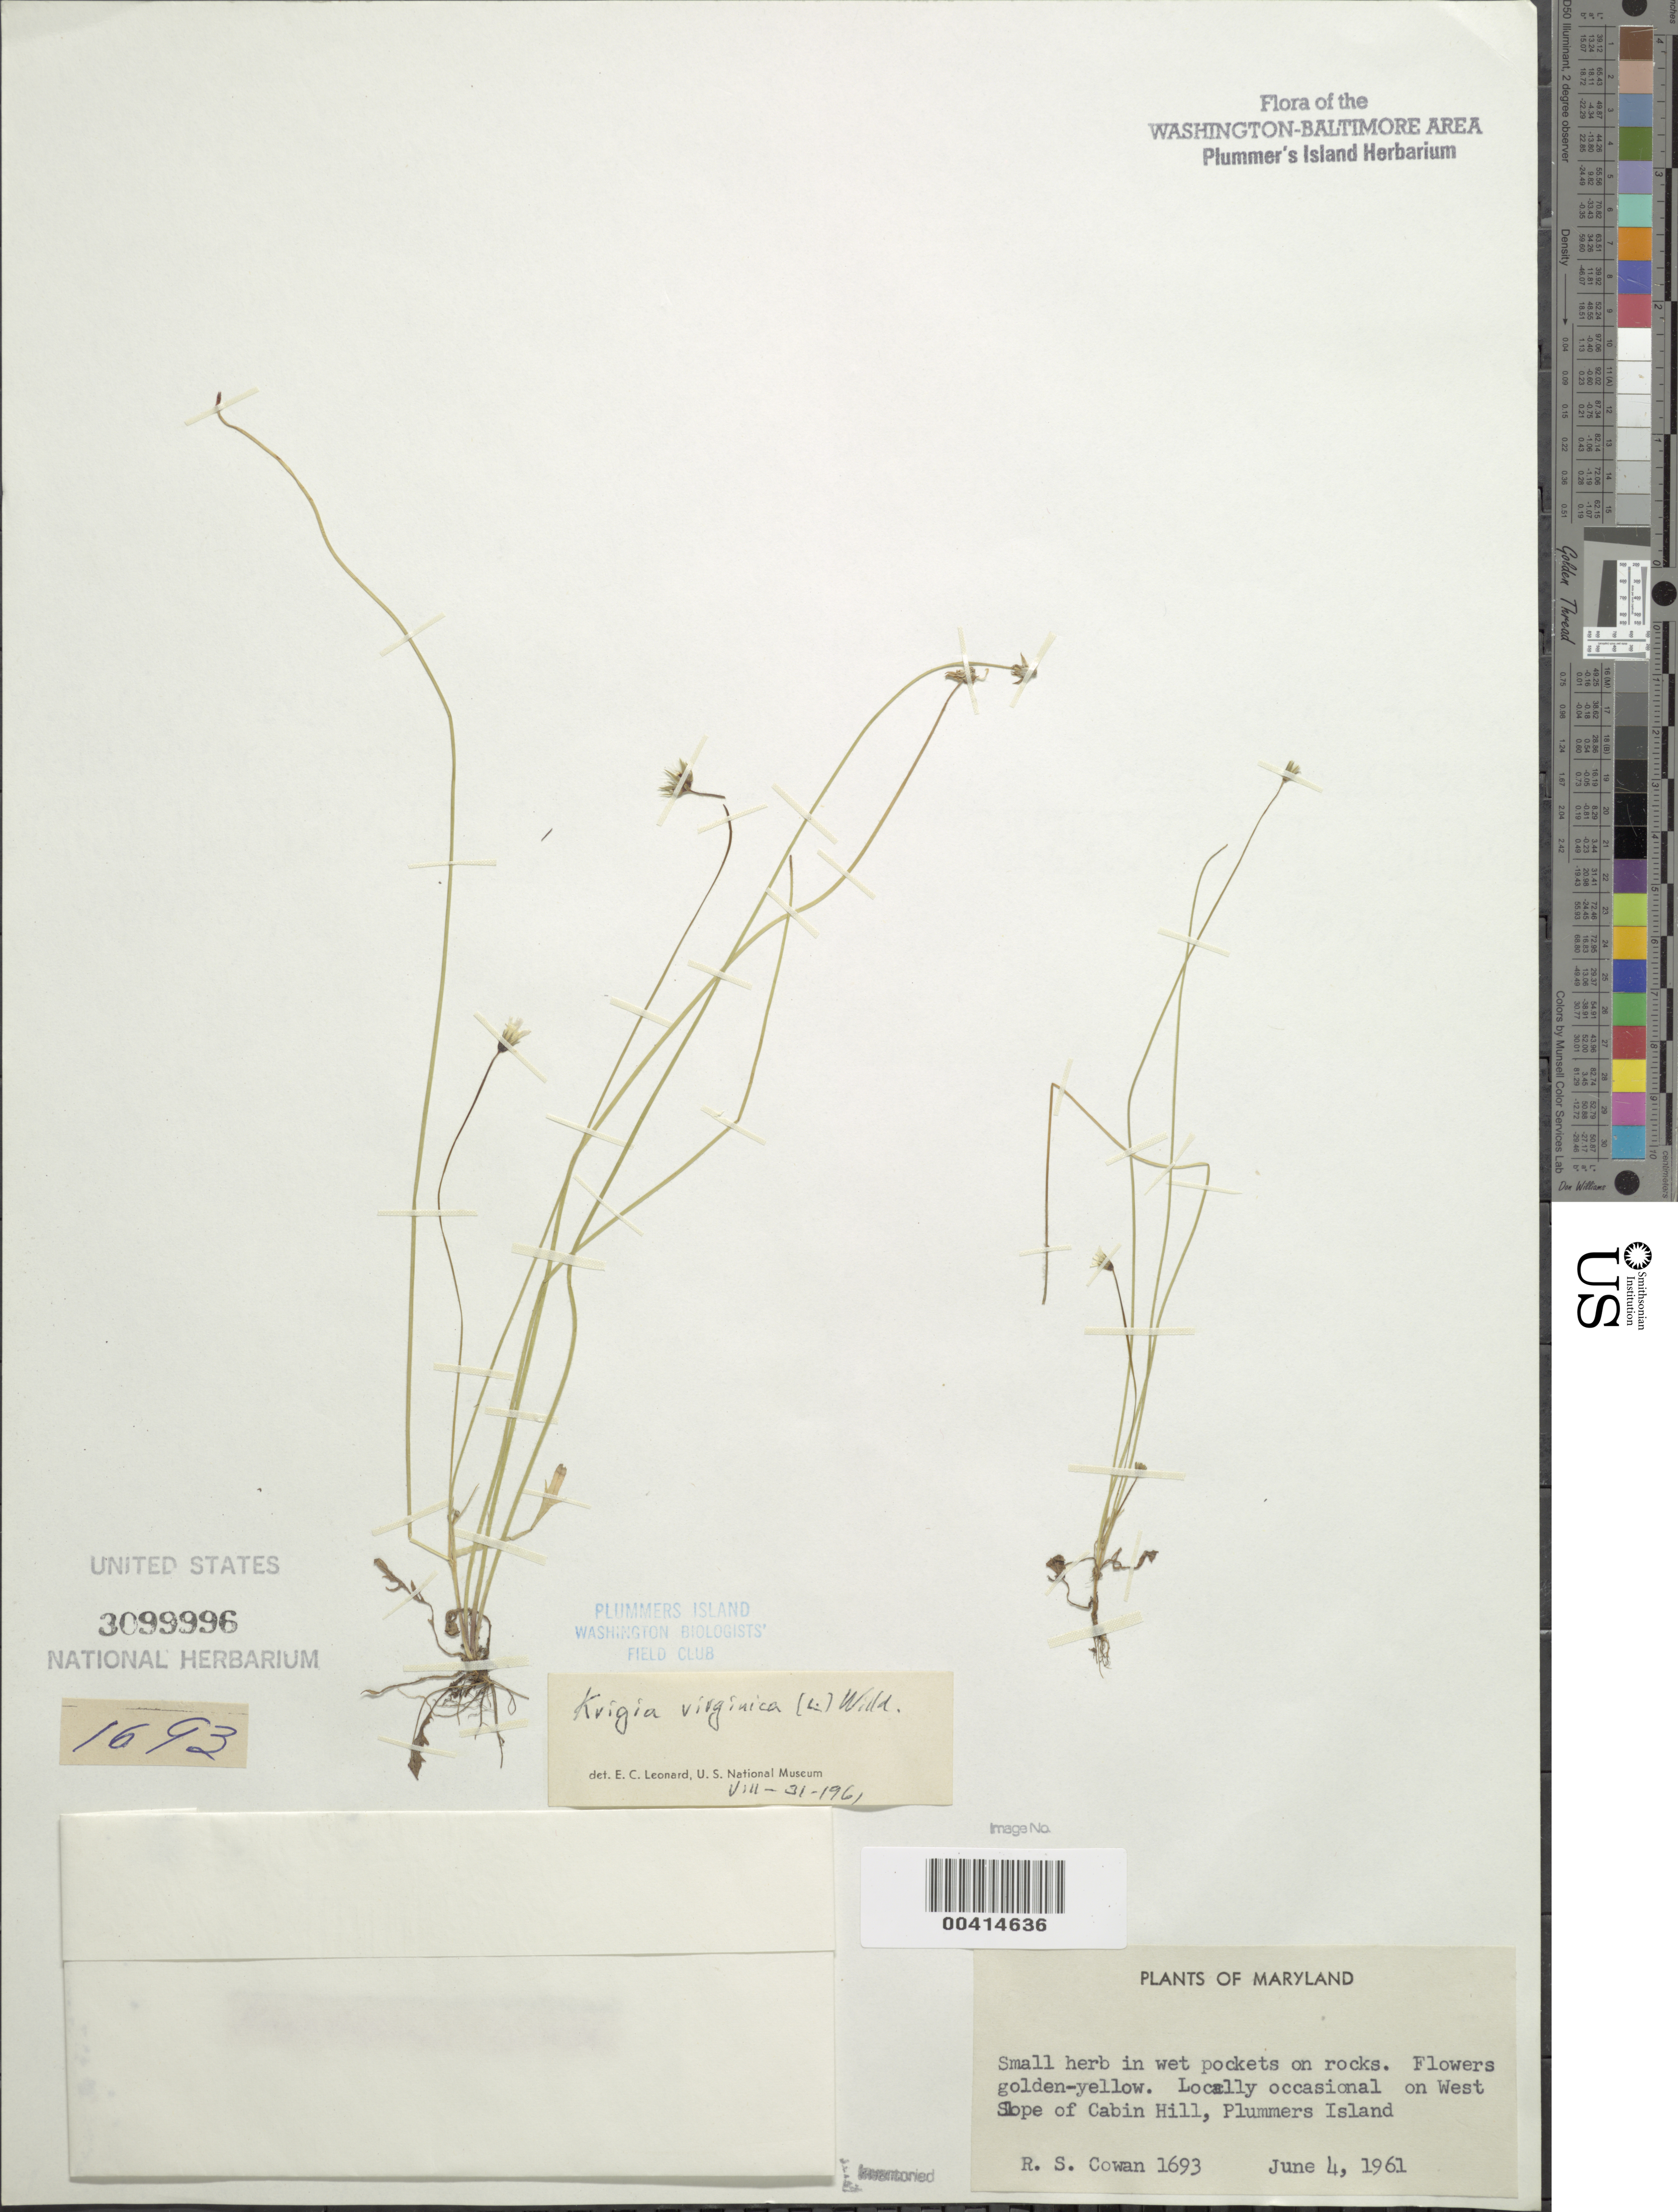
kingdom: Plantae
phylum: Tracheophyta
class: Magnoliopsida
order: Asterales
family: Asteraceae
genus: Krigia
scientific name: Krigia virginica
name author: (L.) Willd.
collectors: R. S. Cowan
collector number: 1693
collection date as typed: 04 Jun 1961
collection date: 1961-06-04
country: United States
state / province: Maryland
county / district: Montgomery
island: Plummers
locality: Plummer's Island; west slope of Cabin Hill C. & O. Canal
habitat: Wet pockets in rocks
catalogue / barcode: US 3099996